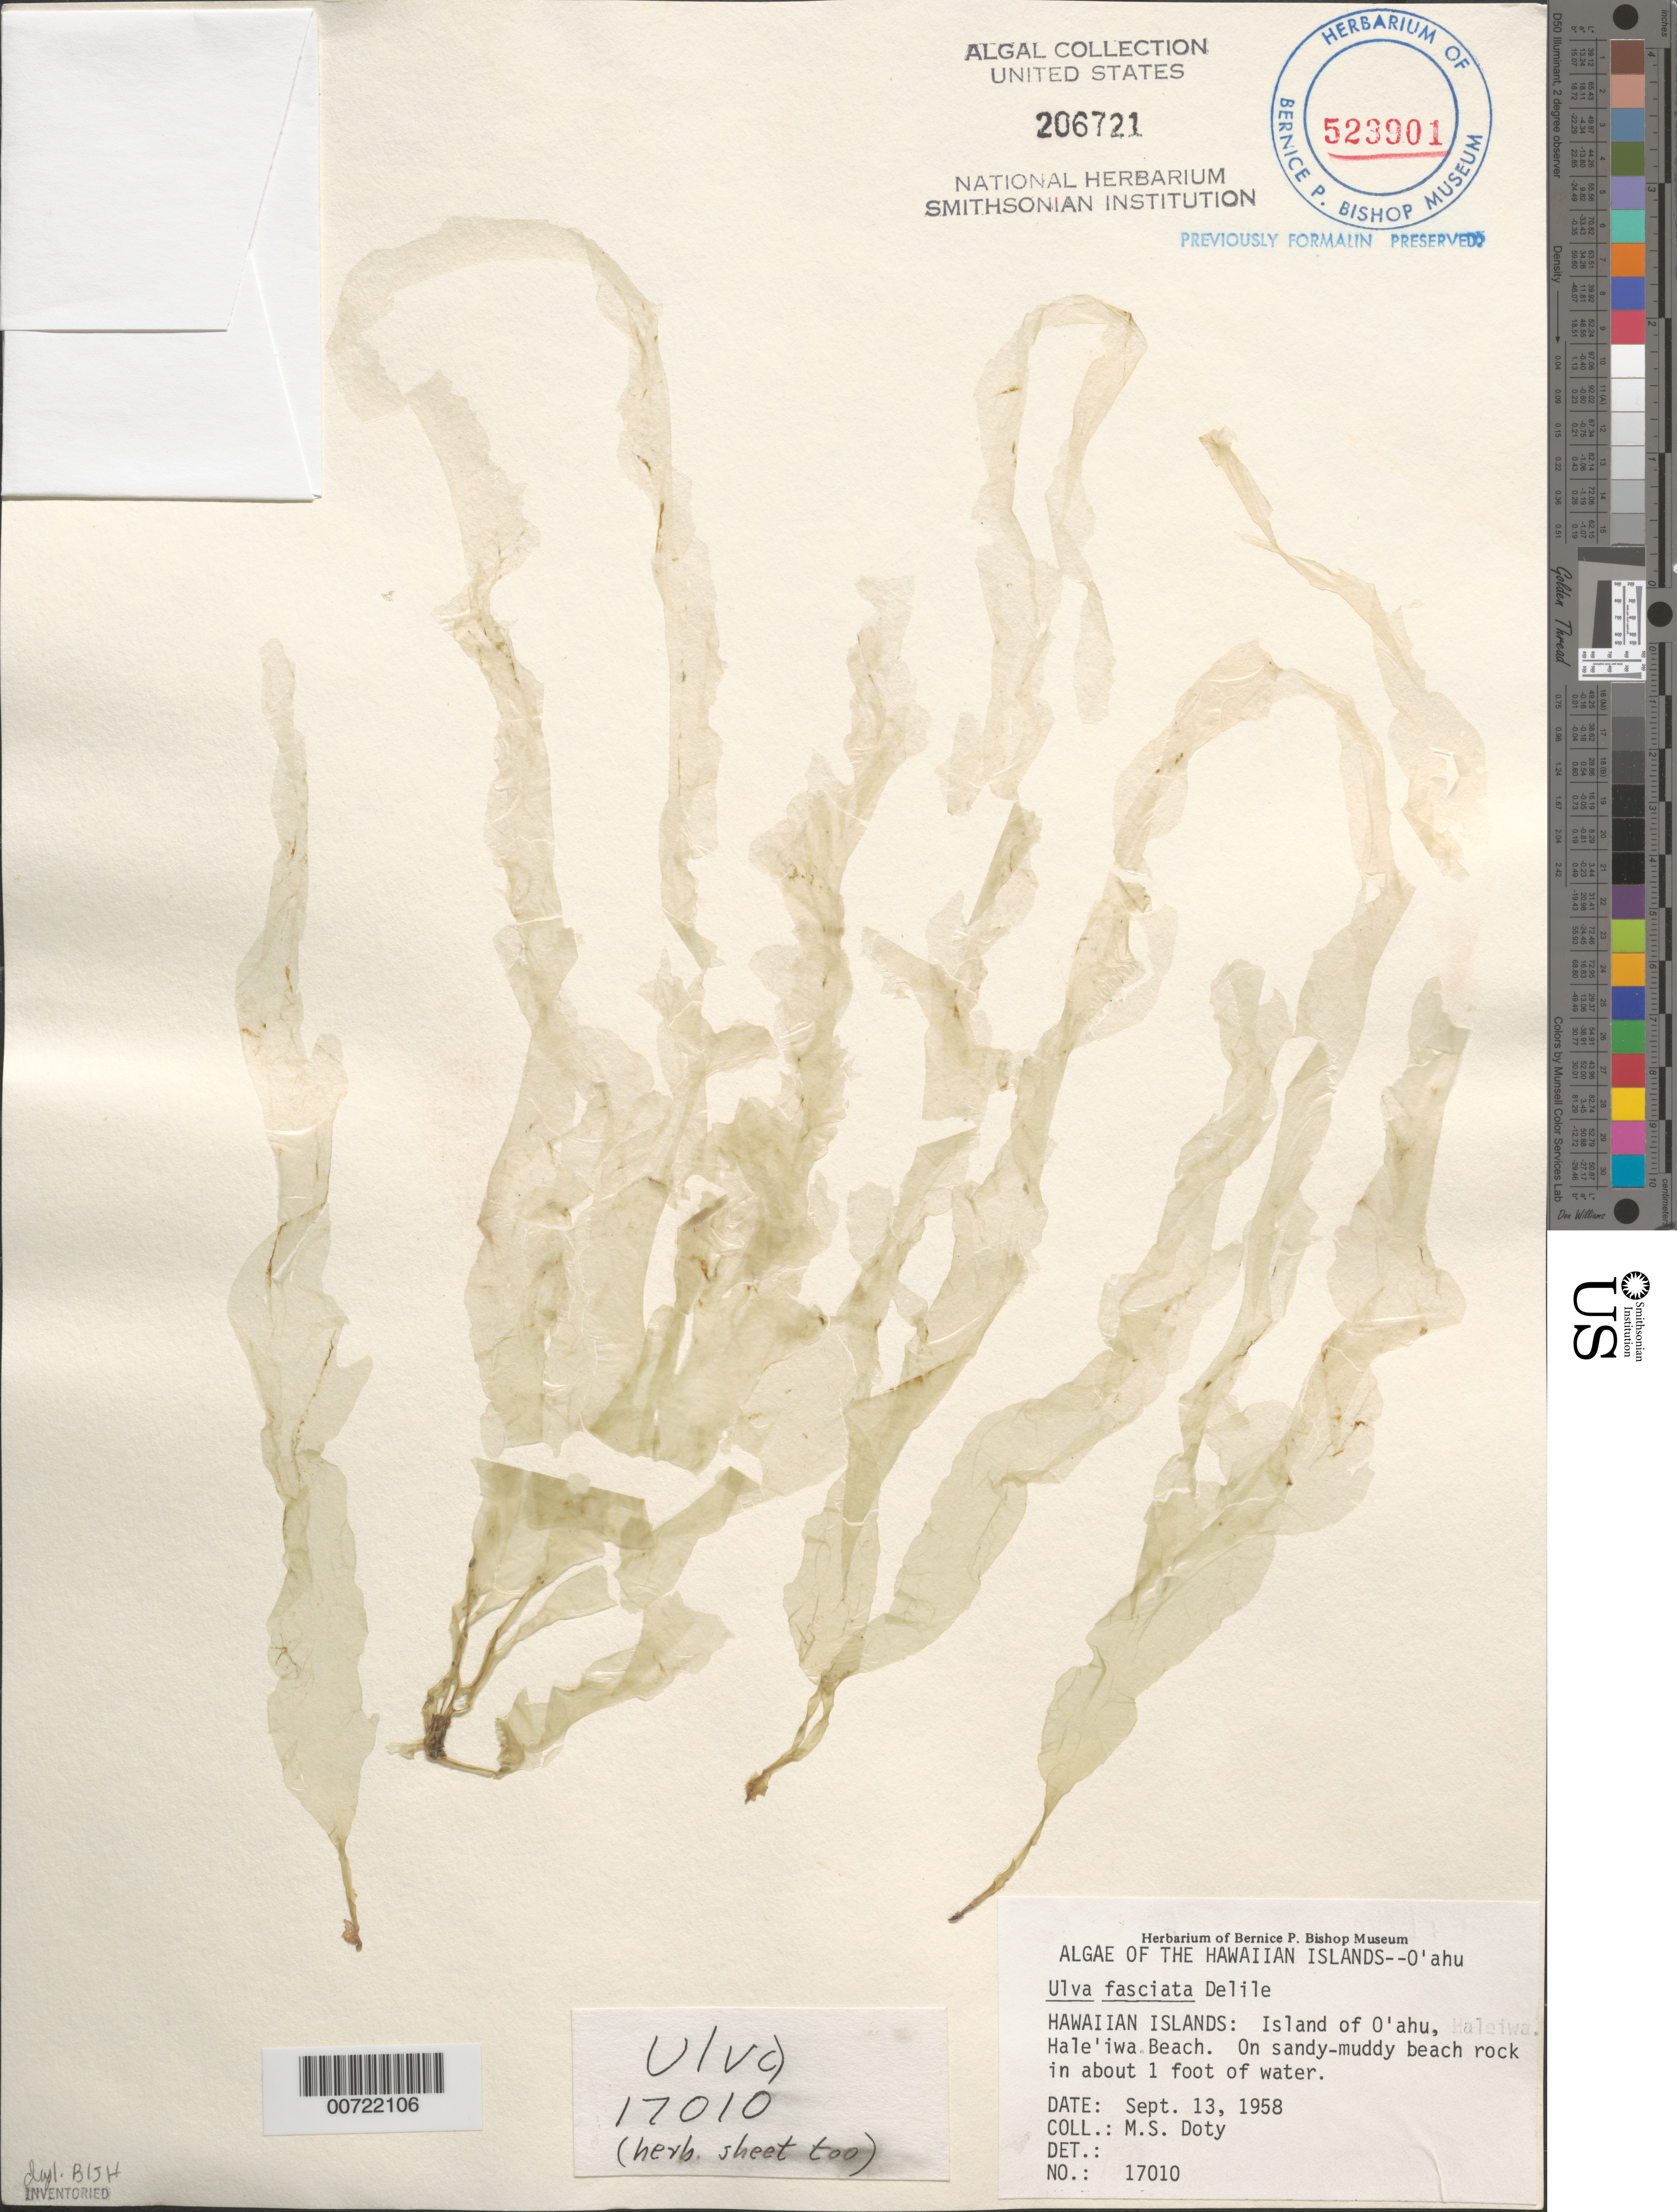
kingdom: Plantae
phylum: Chlorophyta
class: Ulvophyceae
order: Ulvales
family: Ulvaceae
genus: Ulva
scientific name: Ulva lactuca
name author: L.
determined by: Algae name updating Project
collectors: M. S. Doty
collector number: MSD 17010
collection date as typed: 13 Sep 1958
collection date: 1958-09-13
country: United States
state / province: Hawaii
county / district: Honolulu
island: Oahu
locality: Hale'iwa Beach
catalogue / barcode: US 206721